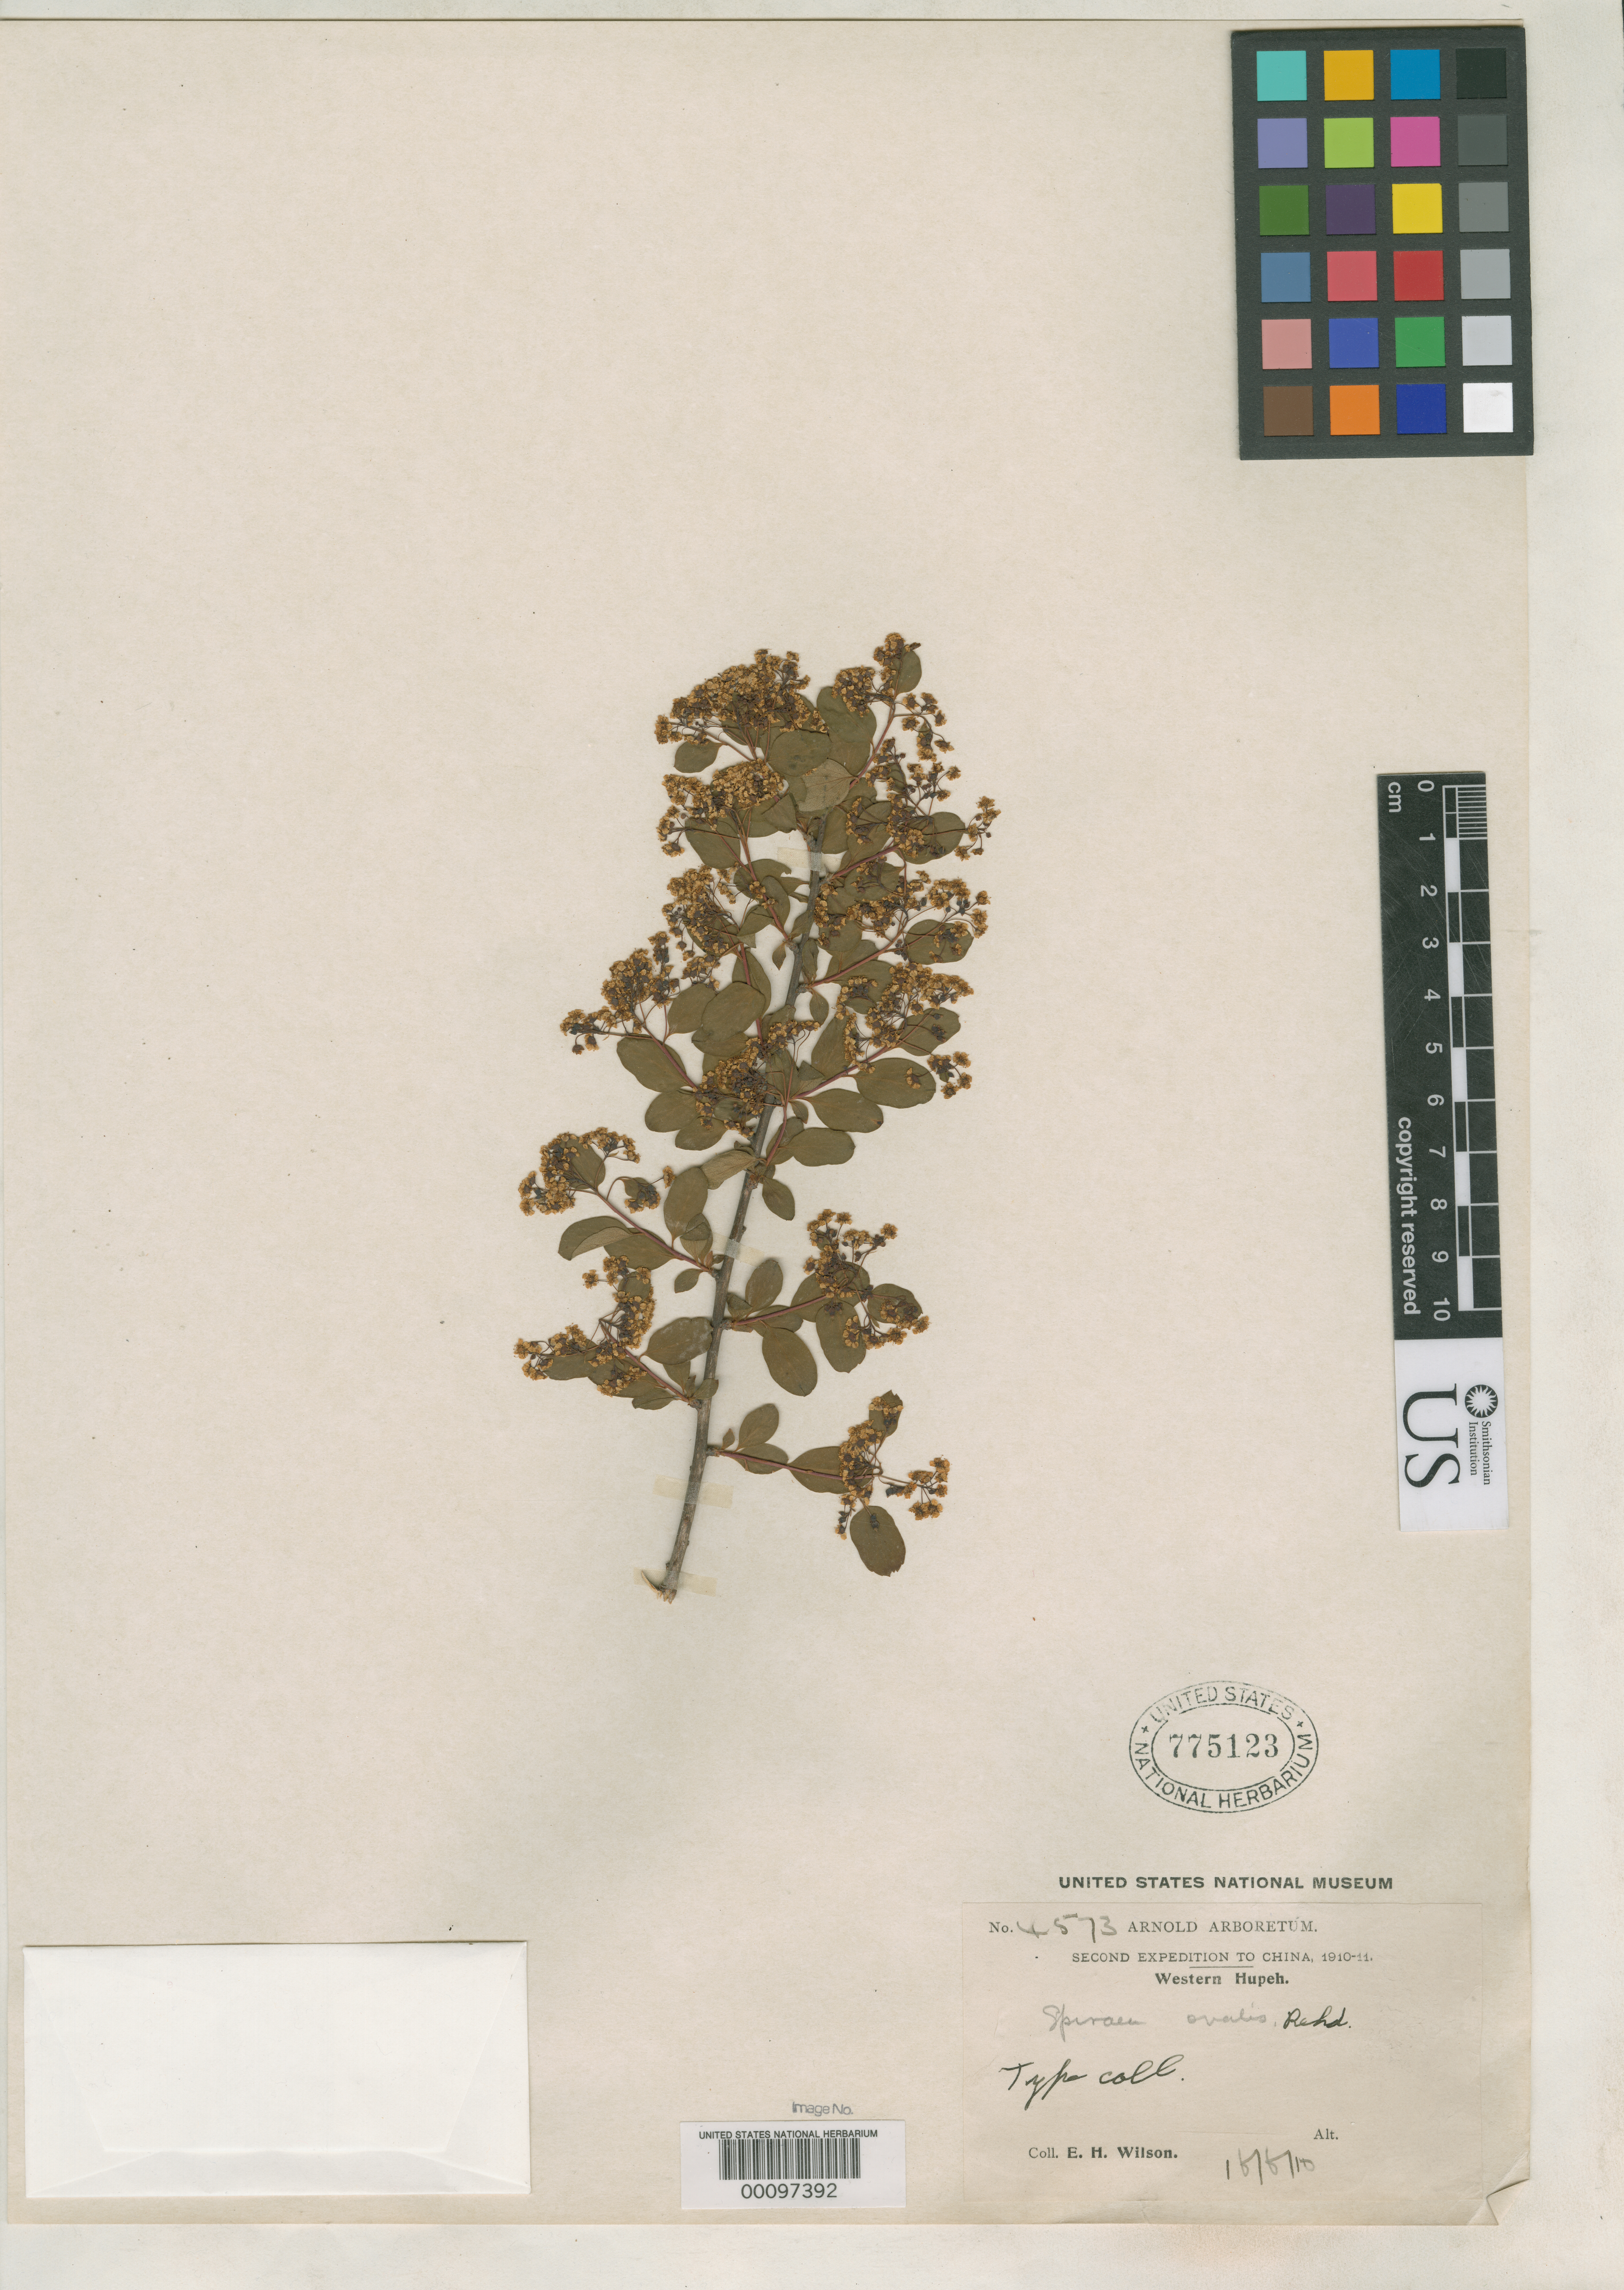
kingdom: Plantae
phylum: Tracheophyta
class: Magnoliopsida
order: Rosales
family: Rosaceae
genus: Spiraea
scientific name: Spiraea ovalis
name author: Rehder in Sarg.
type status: Isotype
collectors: E. H. Wilson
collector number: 4573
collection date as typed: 16 Jun 1910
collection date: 1910-06-16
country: China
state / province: Hubei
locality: Fang Hsien.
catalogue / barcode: US 775123